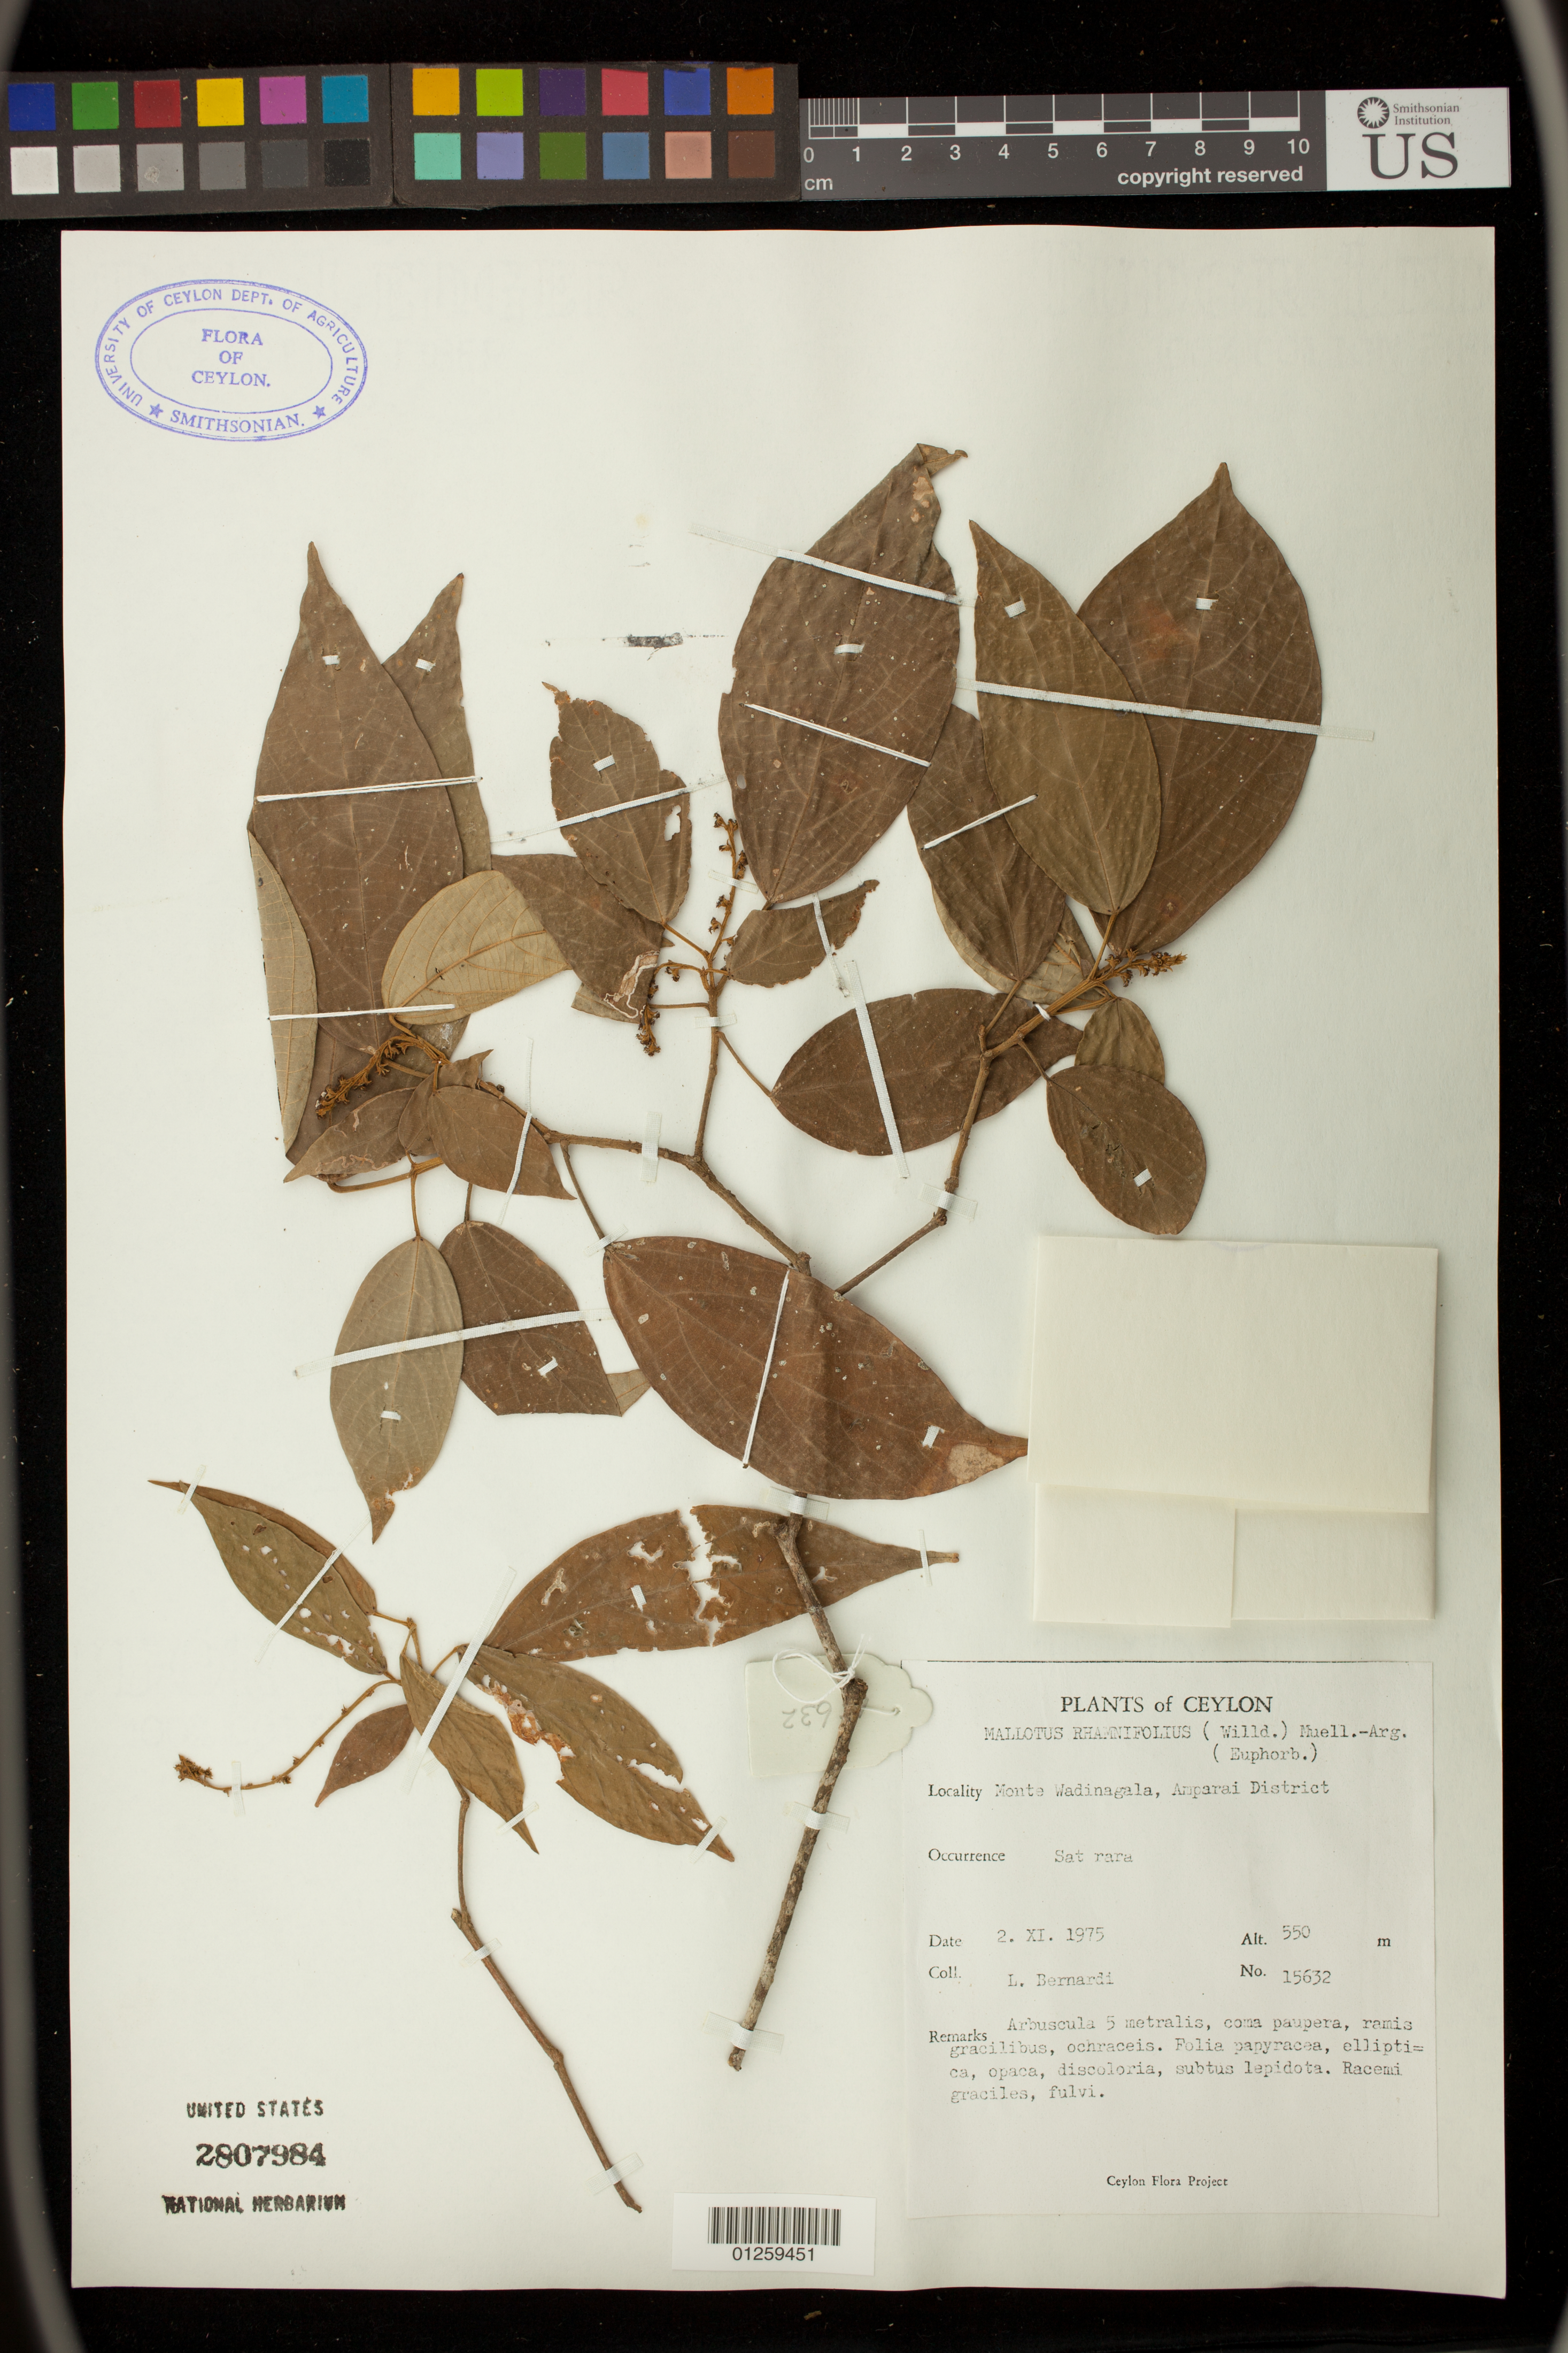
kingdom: Plantae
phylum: Tracheophyta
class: Magnoliopsida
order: Malpighiales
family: Euphorbiaceae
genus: Mallotus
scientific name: Mallotus rhamnifolius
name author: (Willd.) Müll. Arg.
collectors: L. Bernardi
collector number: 15632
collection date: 1975-11-02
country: Sri Lanka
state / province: Eastern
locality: Monte Wadinagala, Amparai District.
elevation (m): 550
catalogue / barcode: US 2807984